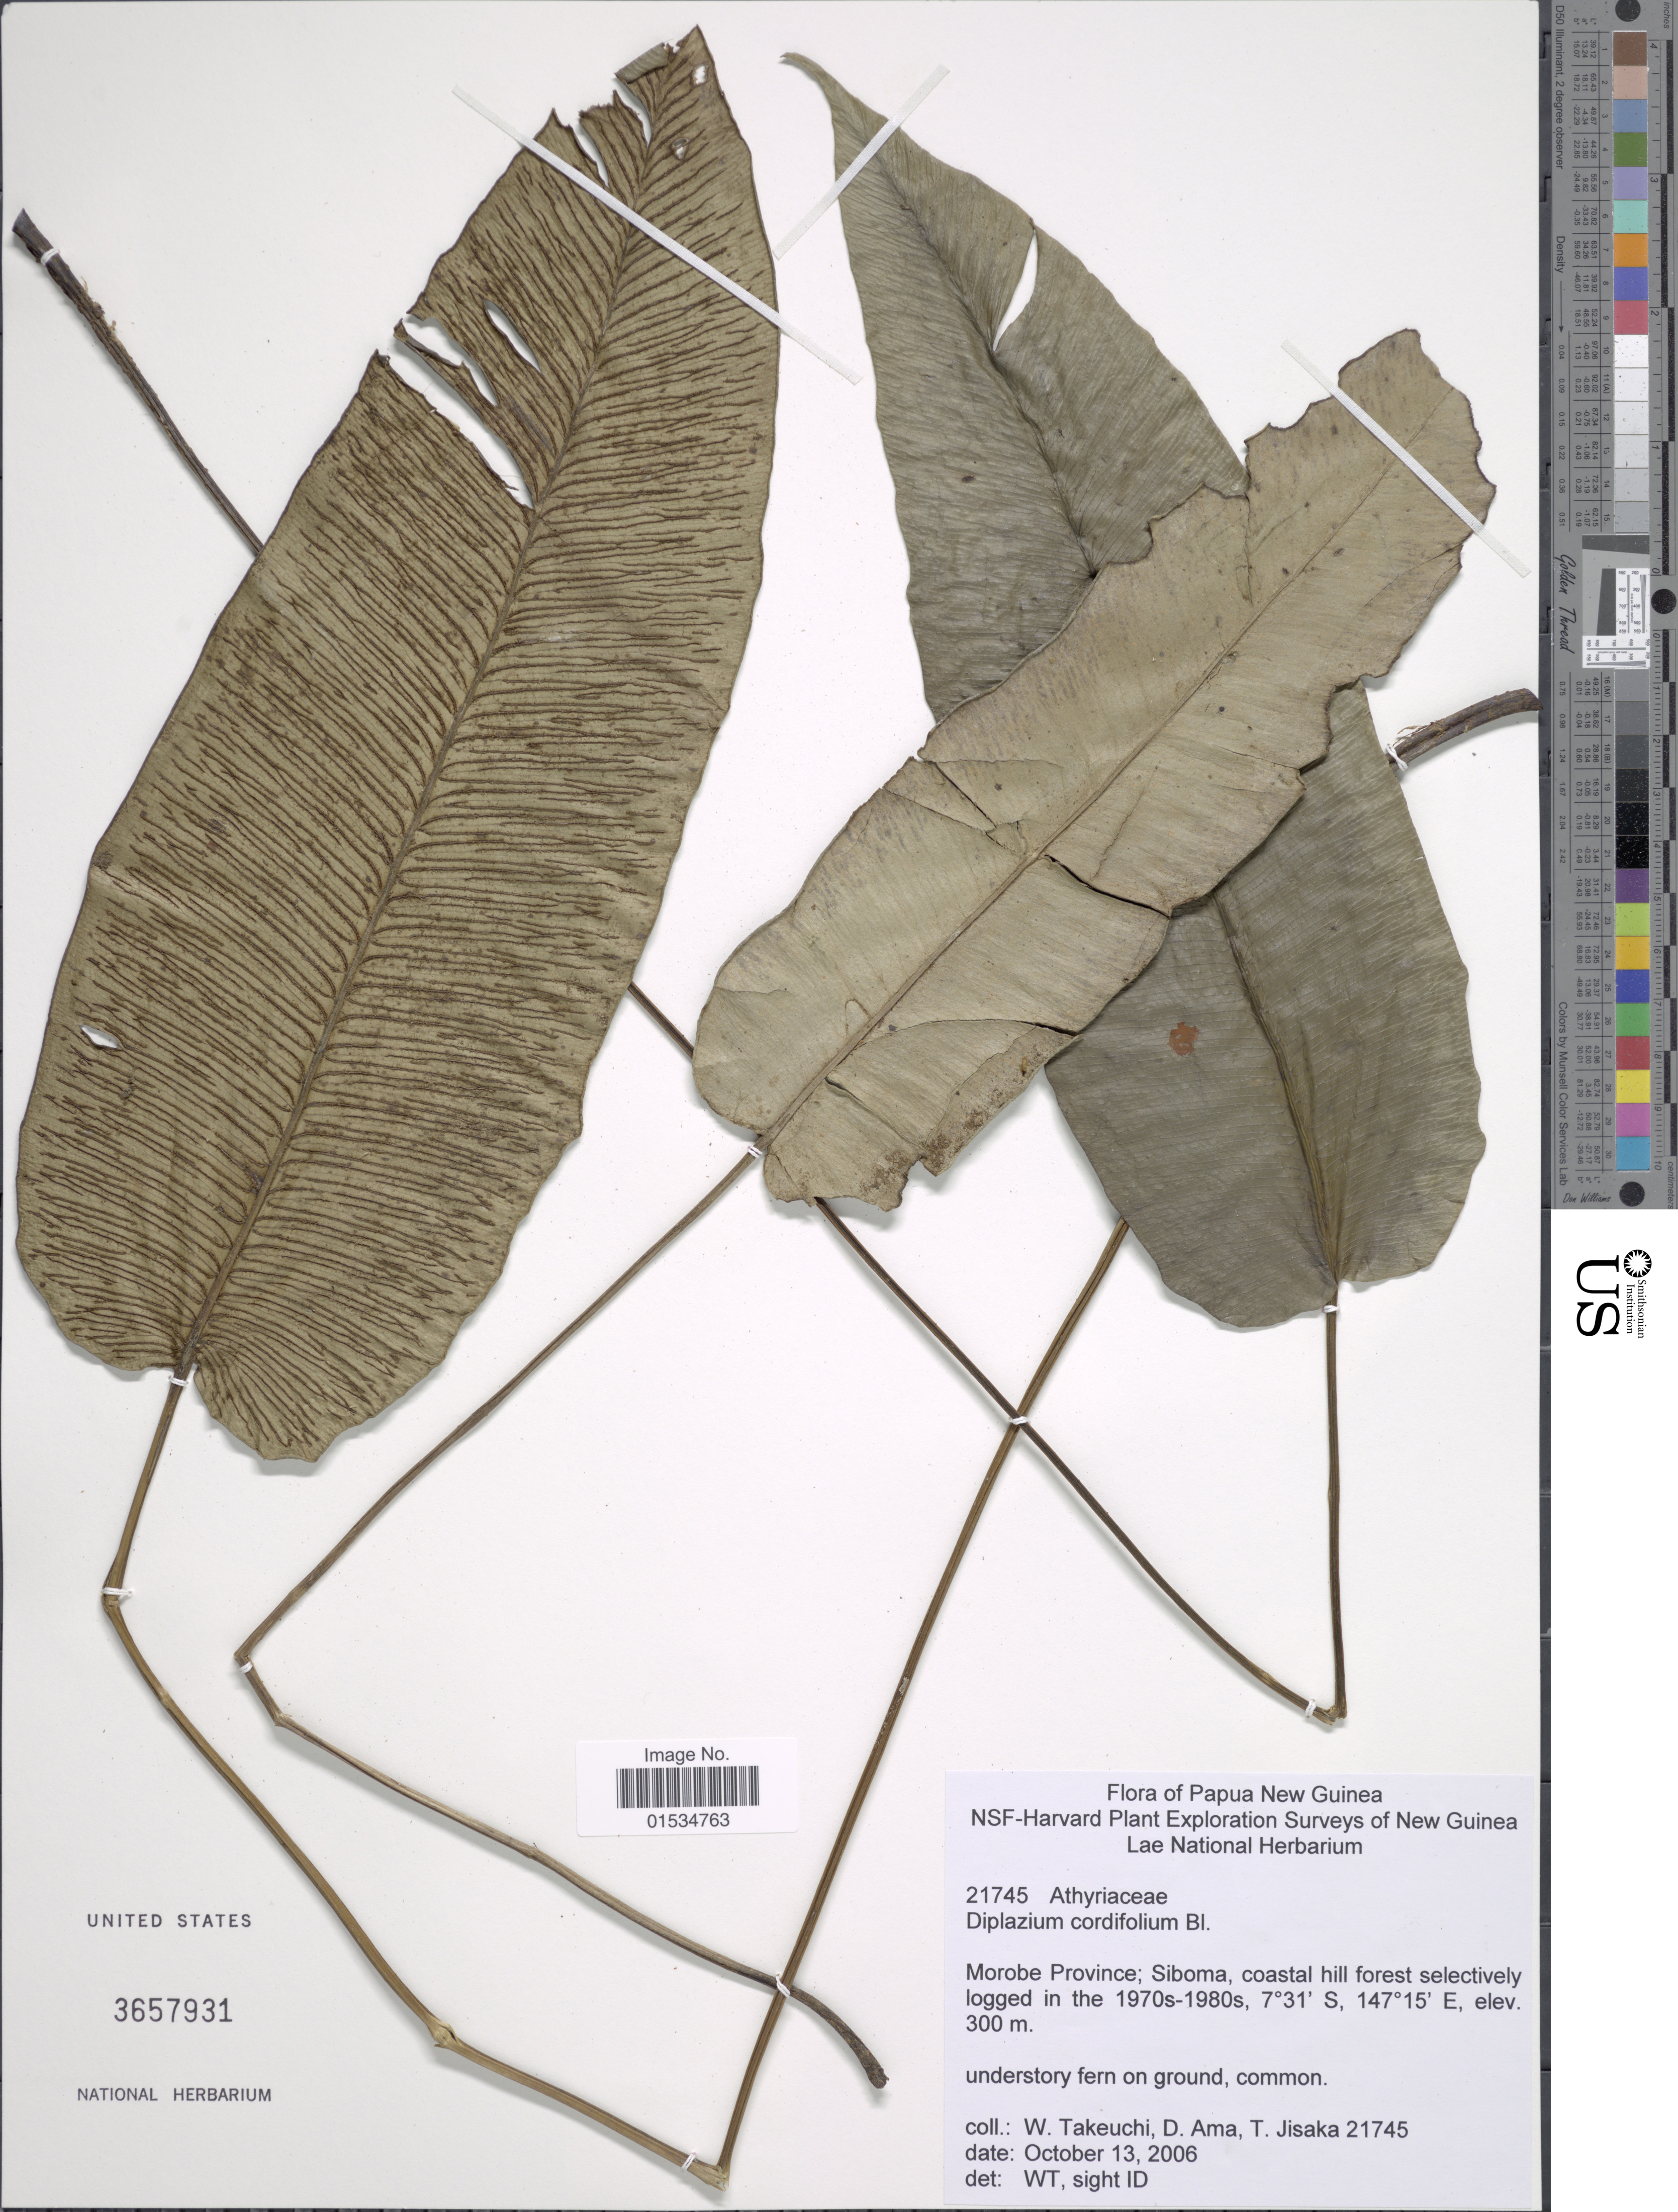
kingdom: Plantae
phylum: Tracheophyta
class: Polypodiopsida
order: Polypodiales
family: Athyriaceae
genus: Diplazium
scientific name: Diplazium cordifolium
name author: Blume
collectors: W. Takeuchi, D. Ama & T. Jisaka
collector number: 21745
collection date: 2006-10-13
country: Papua New Guinea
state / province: Morobe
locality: Siboma, coastal hill forest selectively logged in the 1970s-1980s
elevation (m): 300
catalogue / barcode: US 3657931